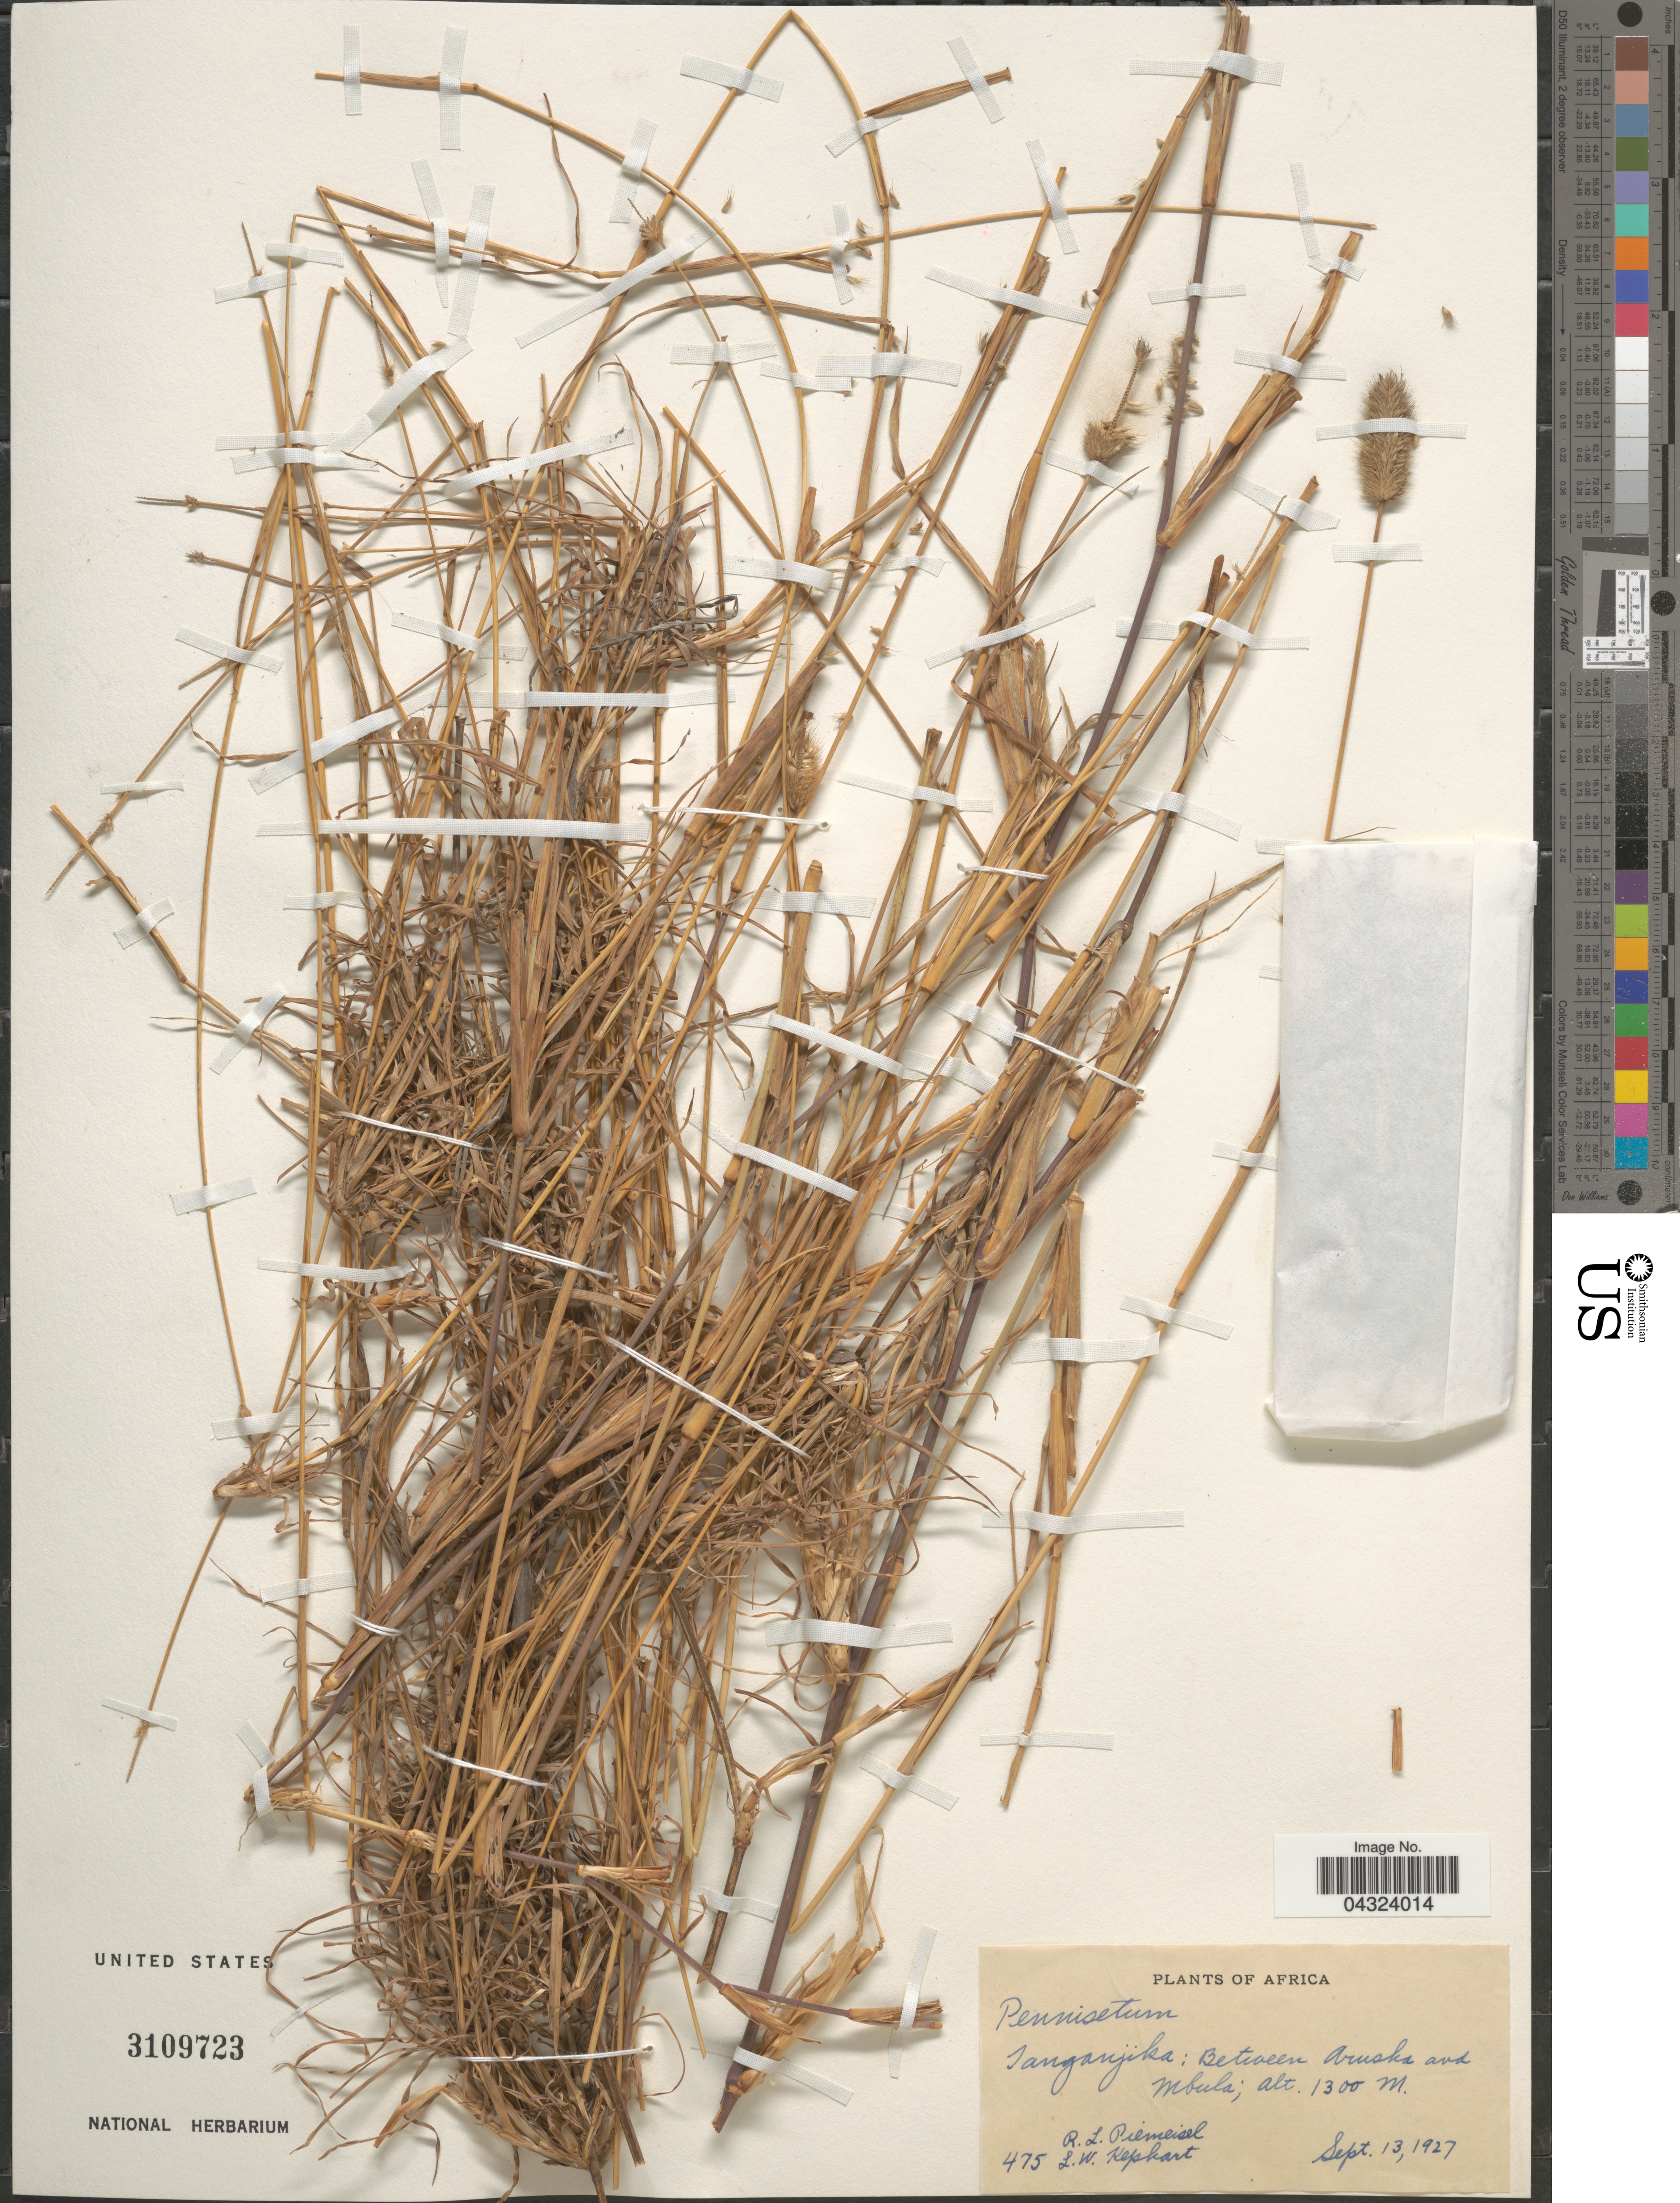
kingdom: Plantae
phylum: Tracheophyta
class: Liliopsida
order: Poales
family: Poaceae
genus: Cenchrus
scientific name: Cenchrus sp.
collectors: R. L. Piemeisel & L. W. Kephart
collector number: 475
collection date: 1927-09-13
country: Tanzania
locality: Tanganjika: Between Aruska and Mbula.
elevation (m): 1300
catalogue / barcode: US 3109723